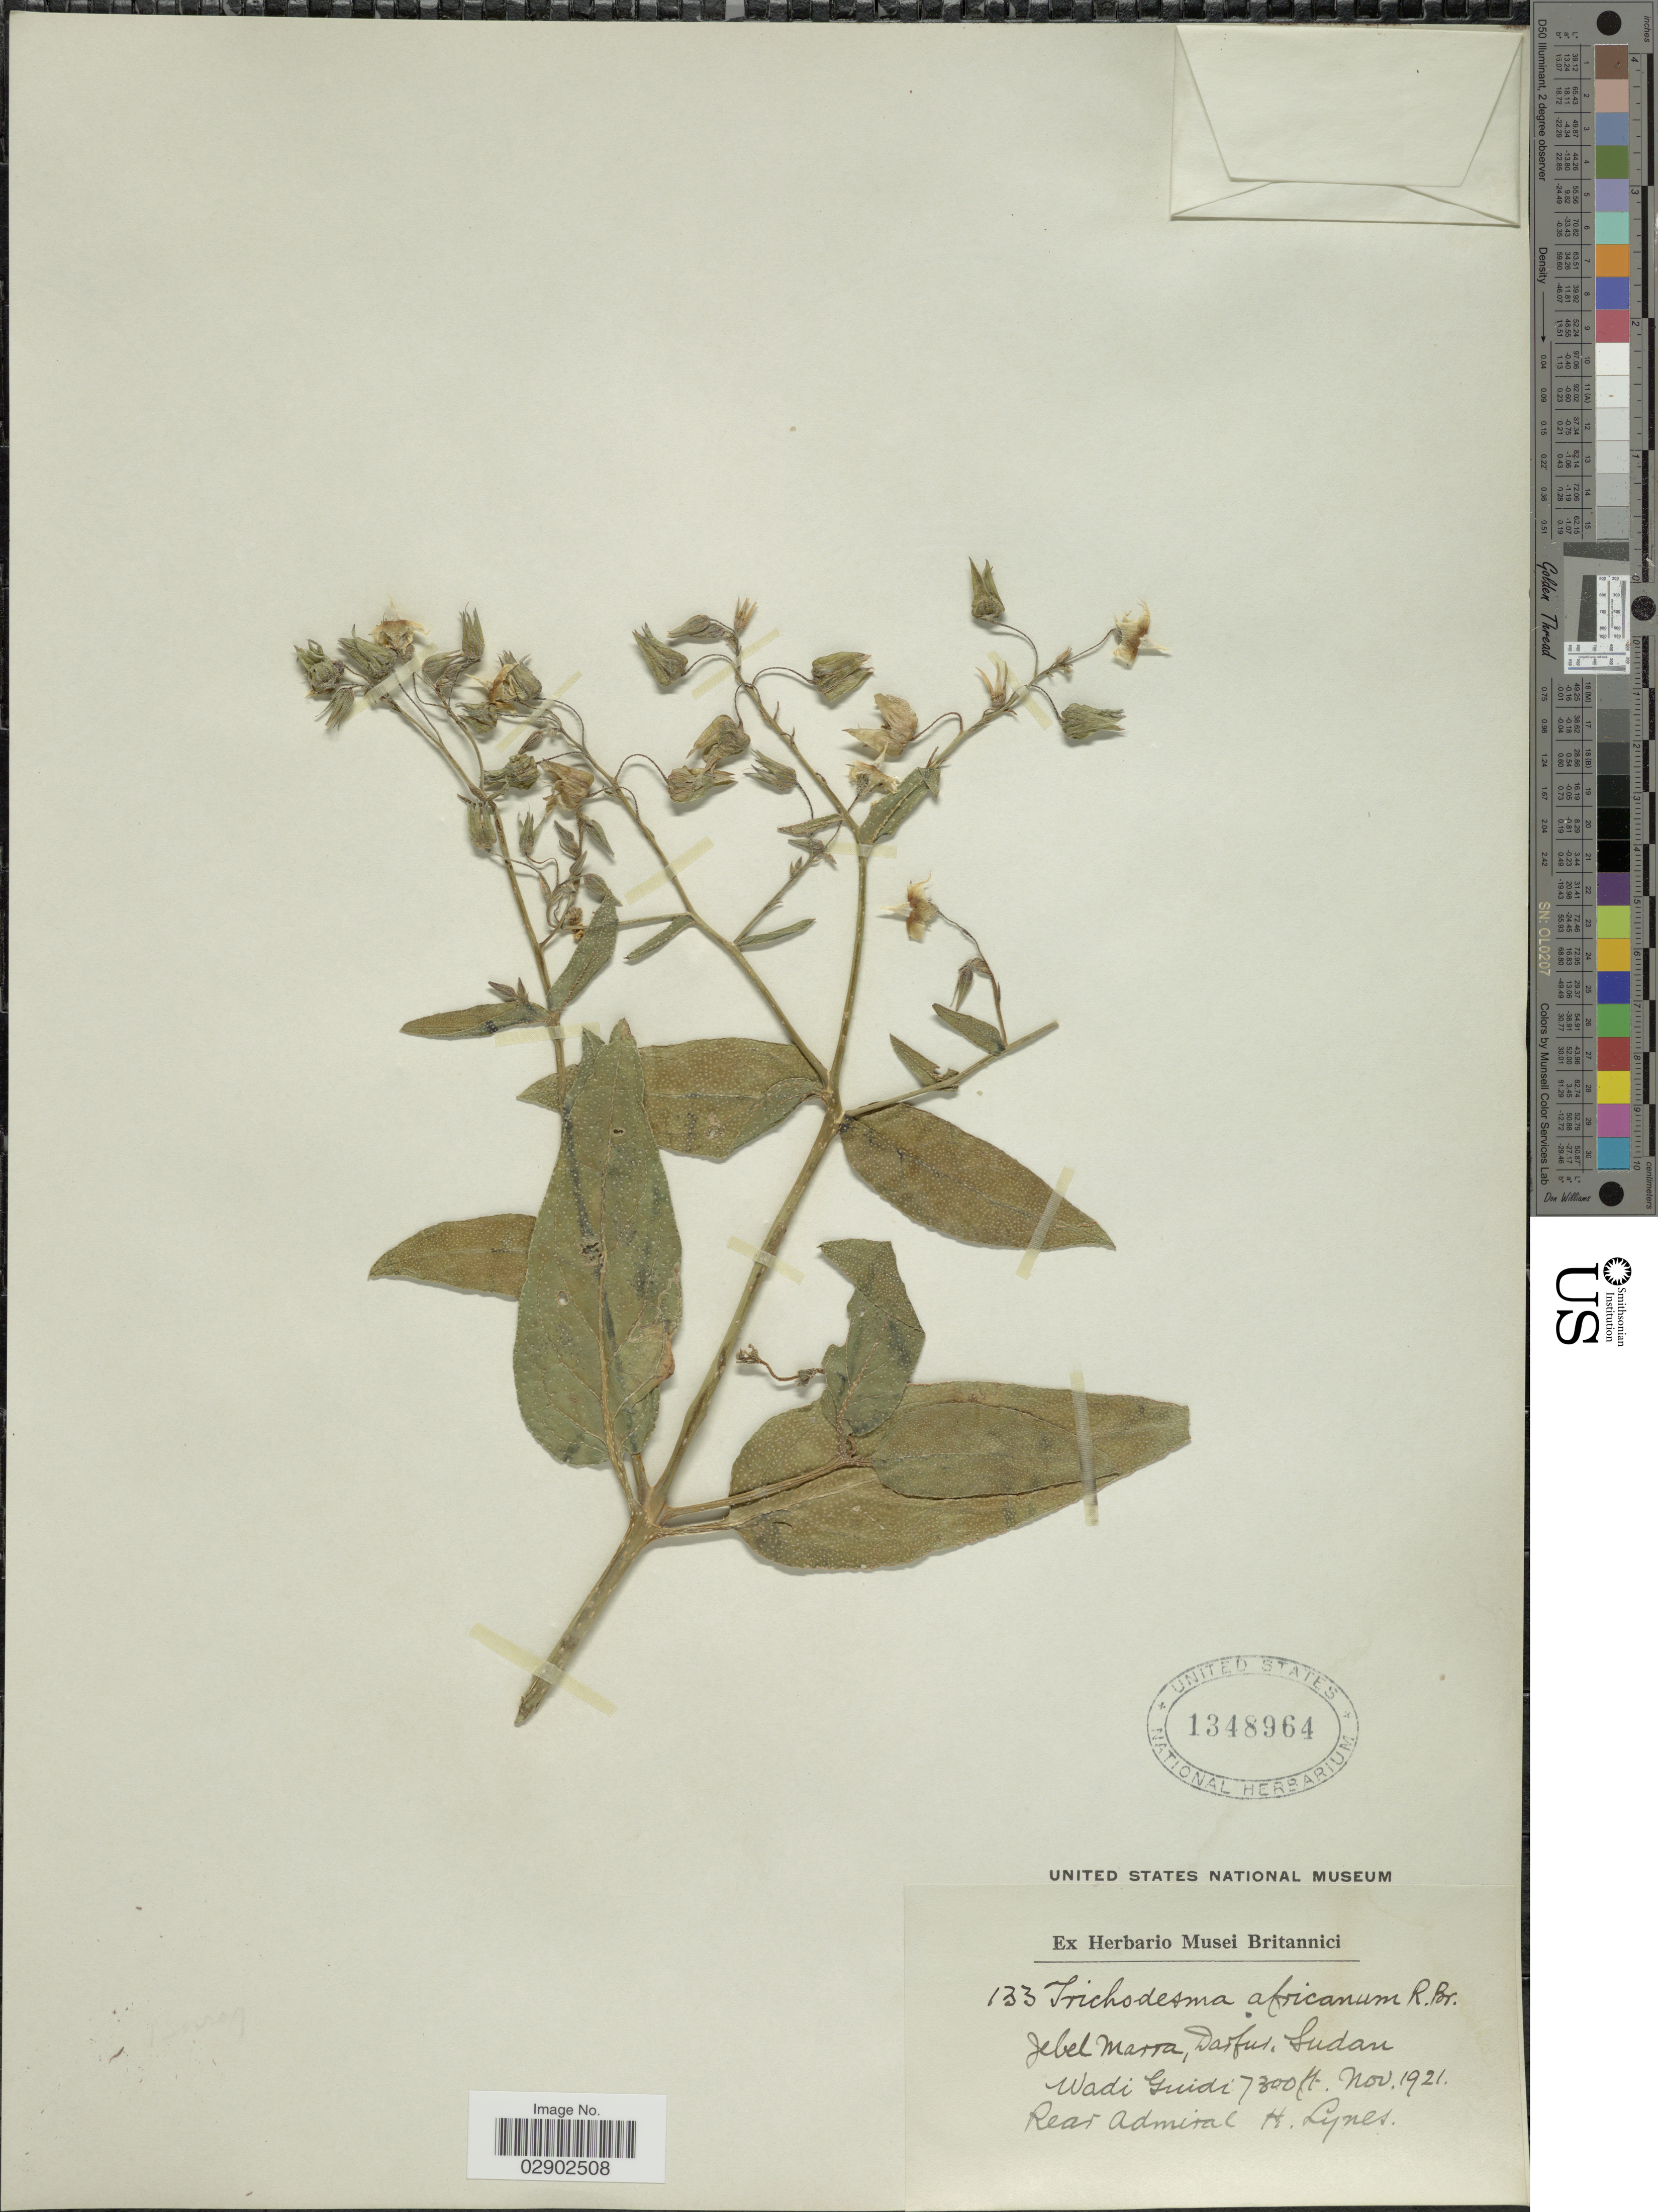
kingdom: Plantae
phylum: Tracheophyta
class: Magnoliopsida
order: Boraginales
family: Boraginaceae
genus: Trichodesma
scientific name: Trichodesma africanum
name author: (L.) Sm.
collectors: H. Lynes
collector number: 133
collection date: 1921-11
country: Sudan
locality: Jebel Marra, Darfur. Wadi Guidi.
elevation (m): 2225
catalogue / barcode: US 1348964